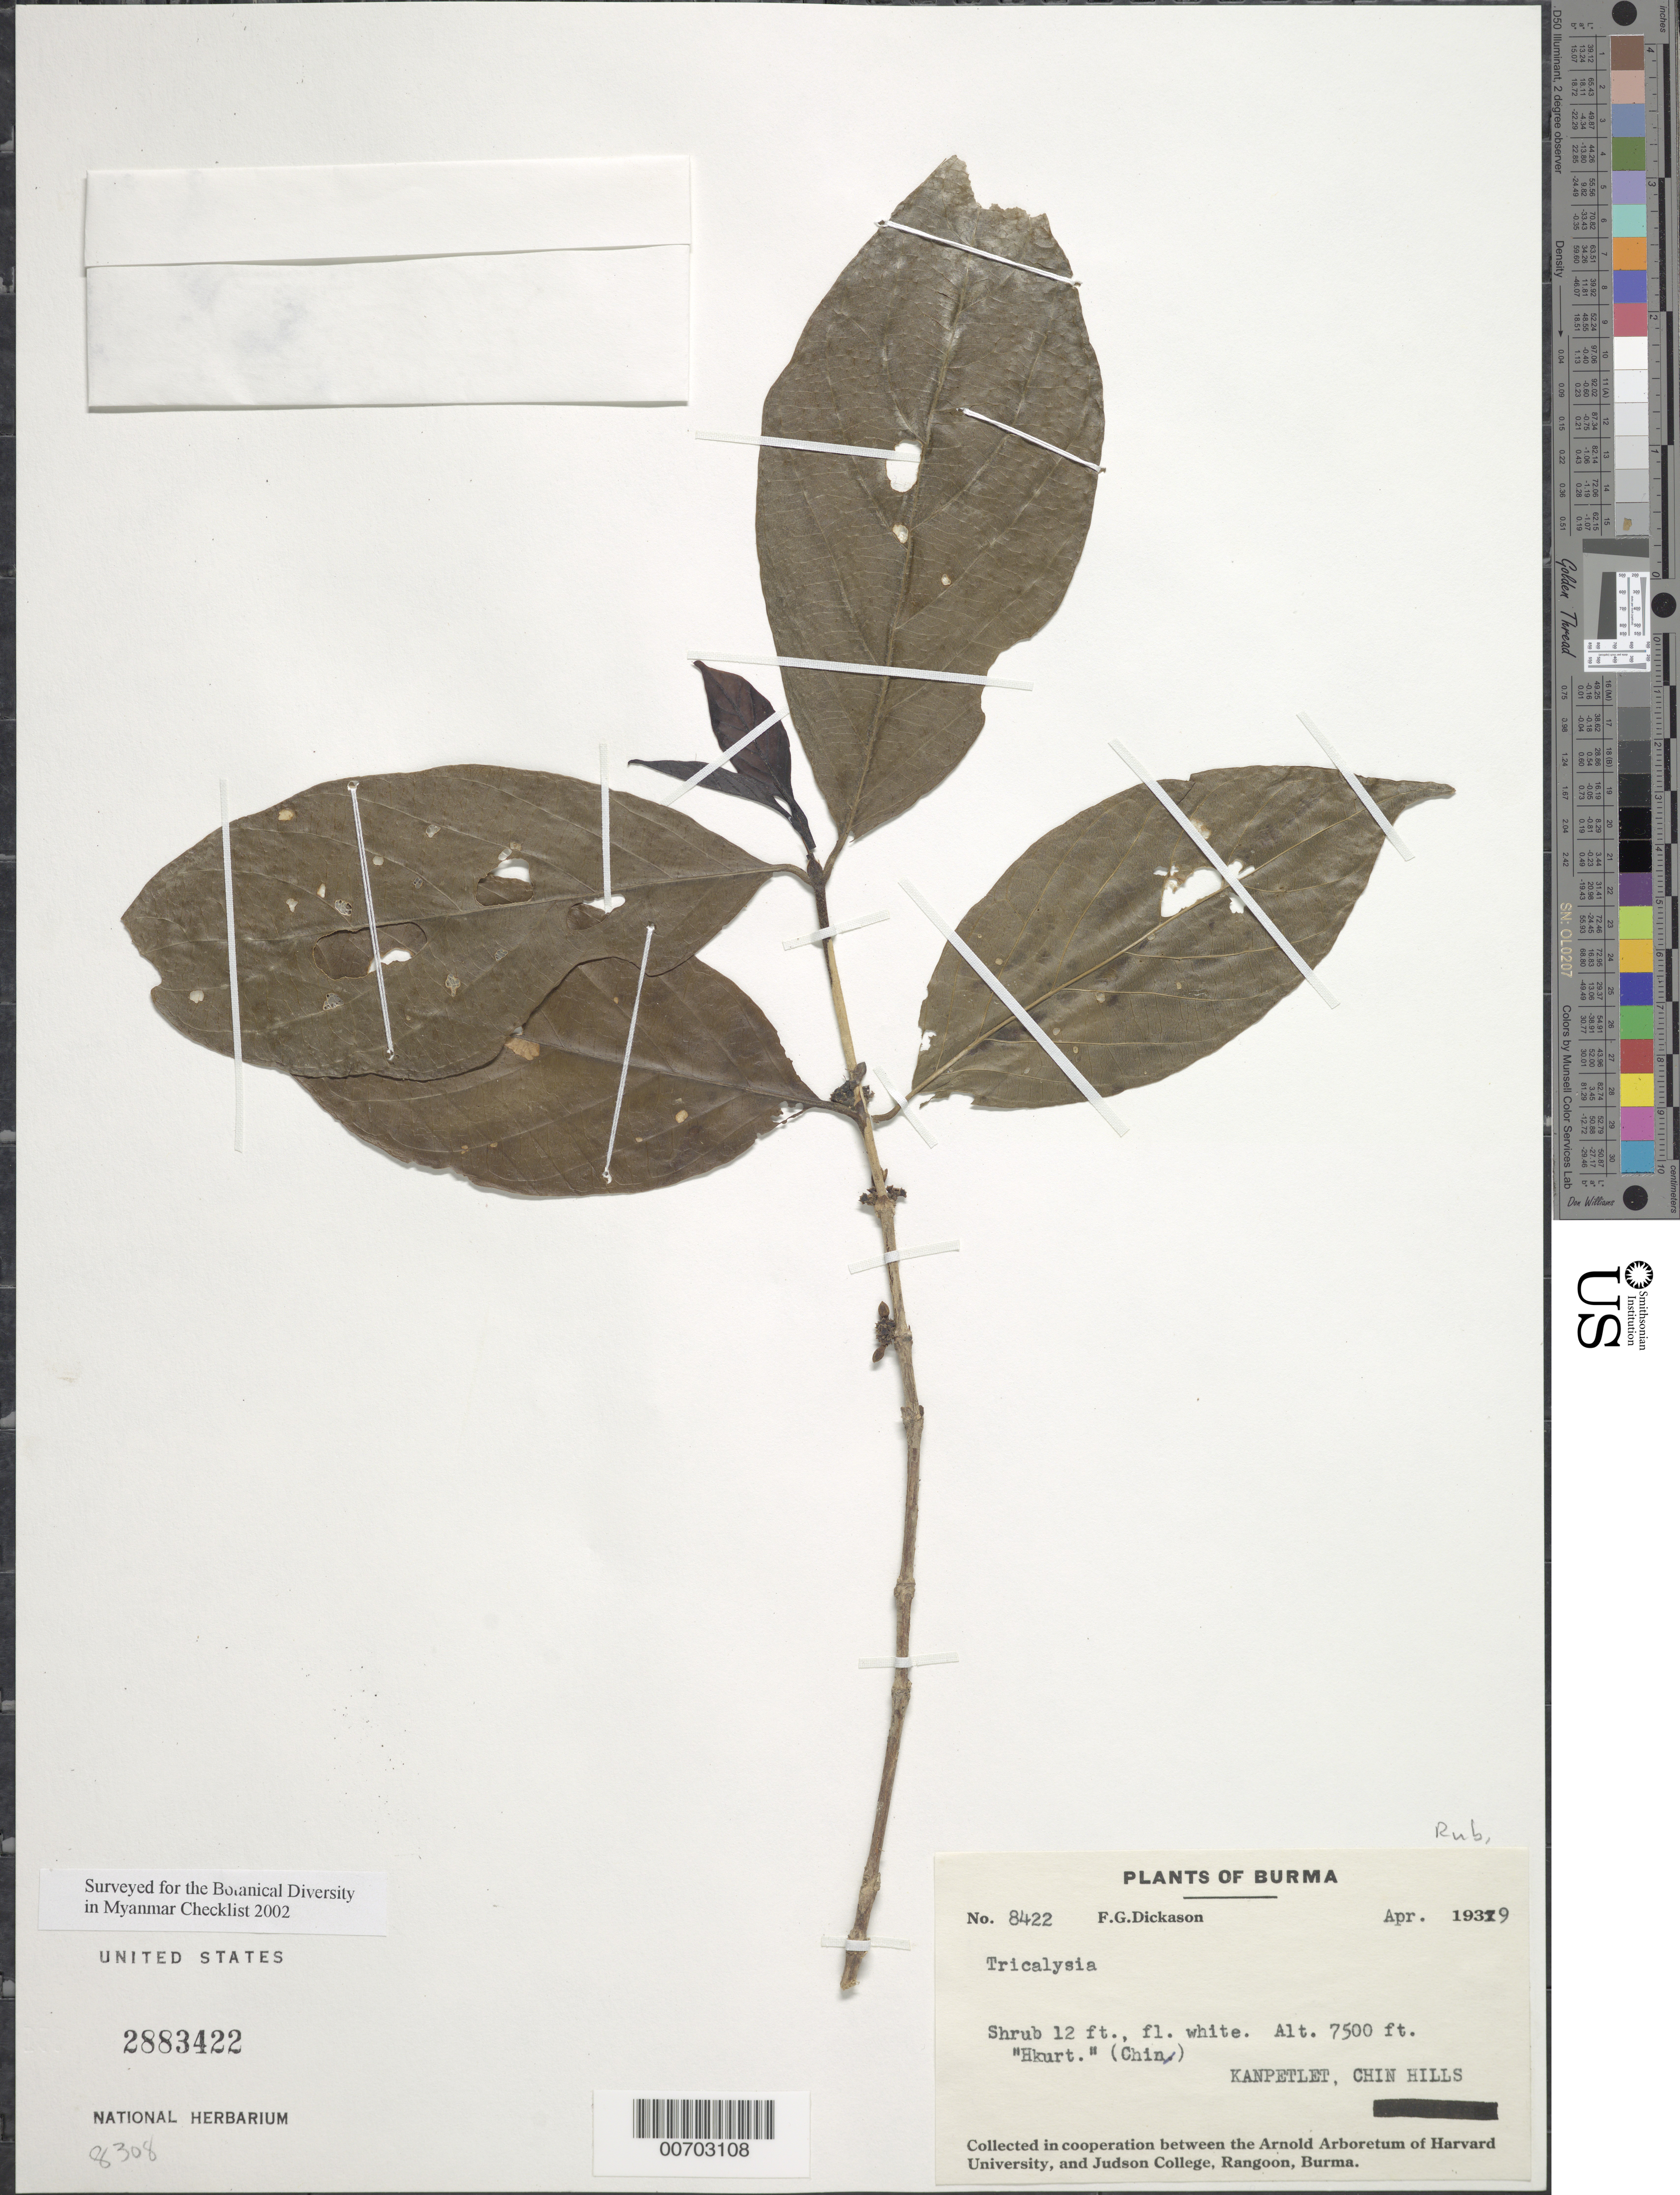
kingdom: Plantae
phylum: Tracheophyta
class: Magnoliopsida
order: Gentianales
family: Rubiaceae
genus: Tricalysia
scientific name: Tricalysia sp.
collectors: F. Dickason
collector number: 8422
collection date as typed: Apr 1939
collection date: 1939-04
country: Myanmar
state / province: Chin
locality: Kanpetlet, Chin Hills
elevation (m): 2286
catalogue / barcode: US 2883422